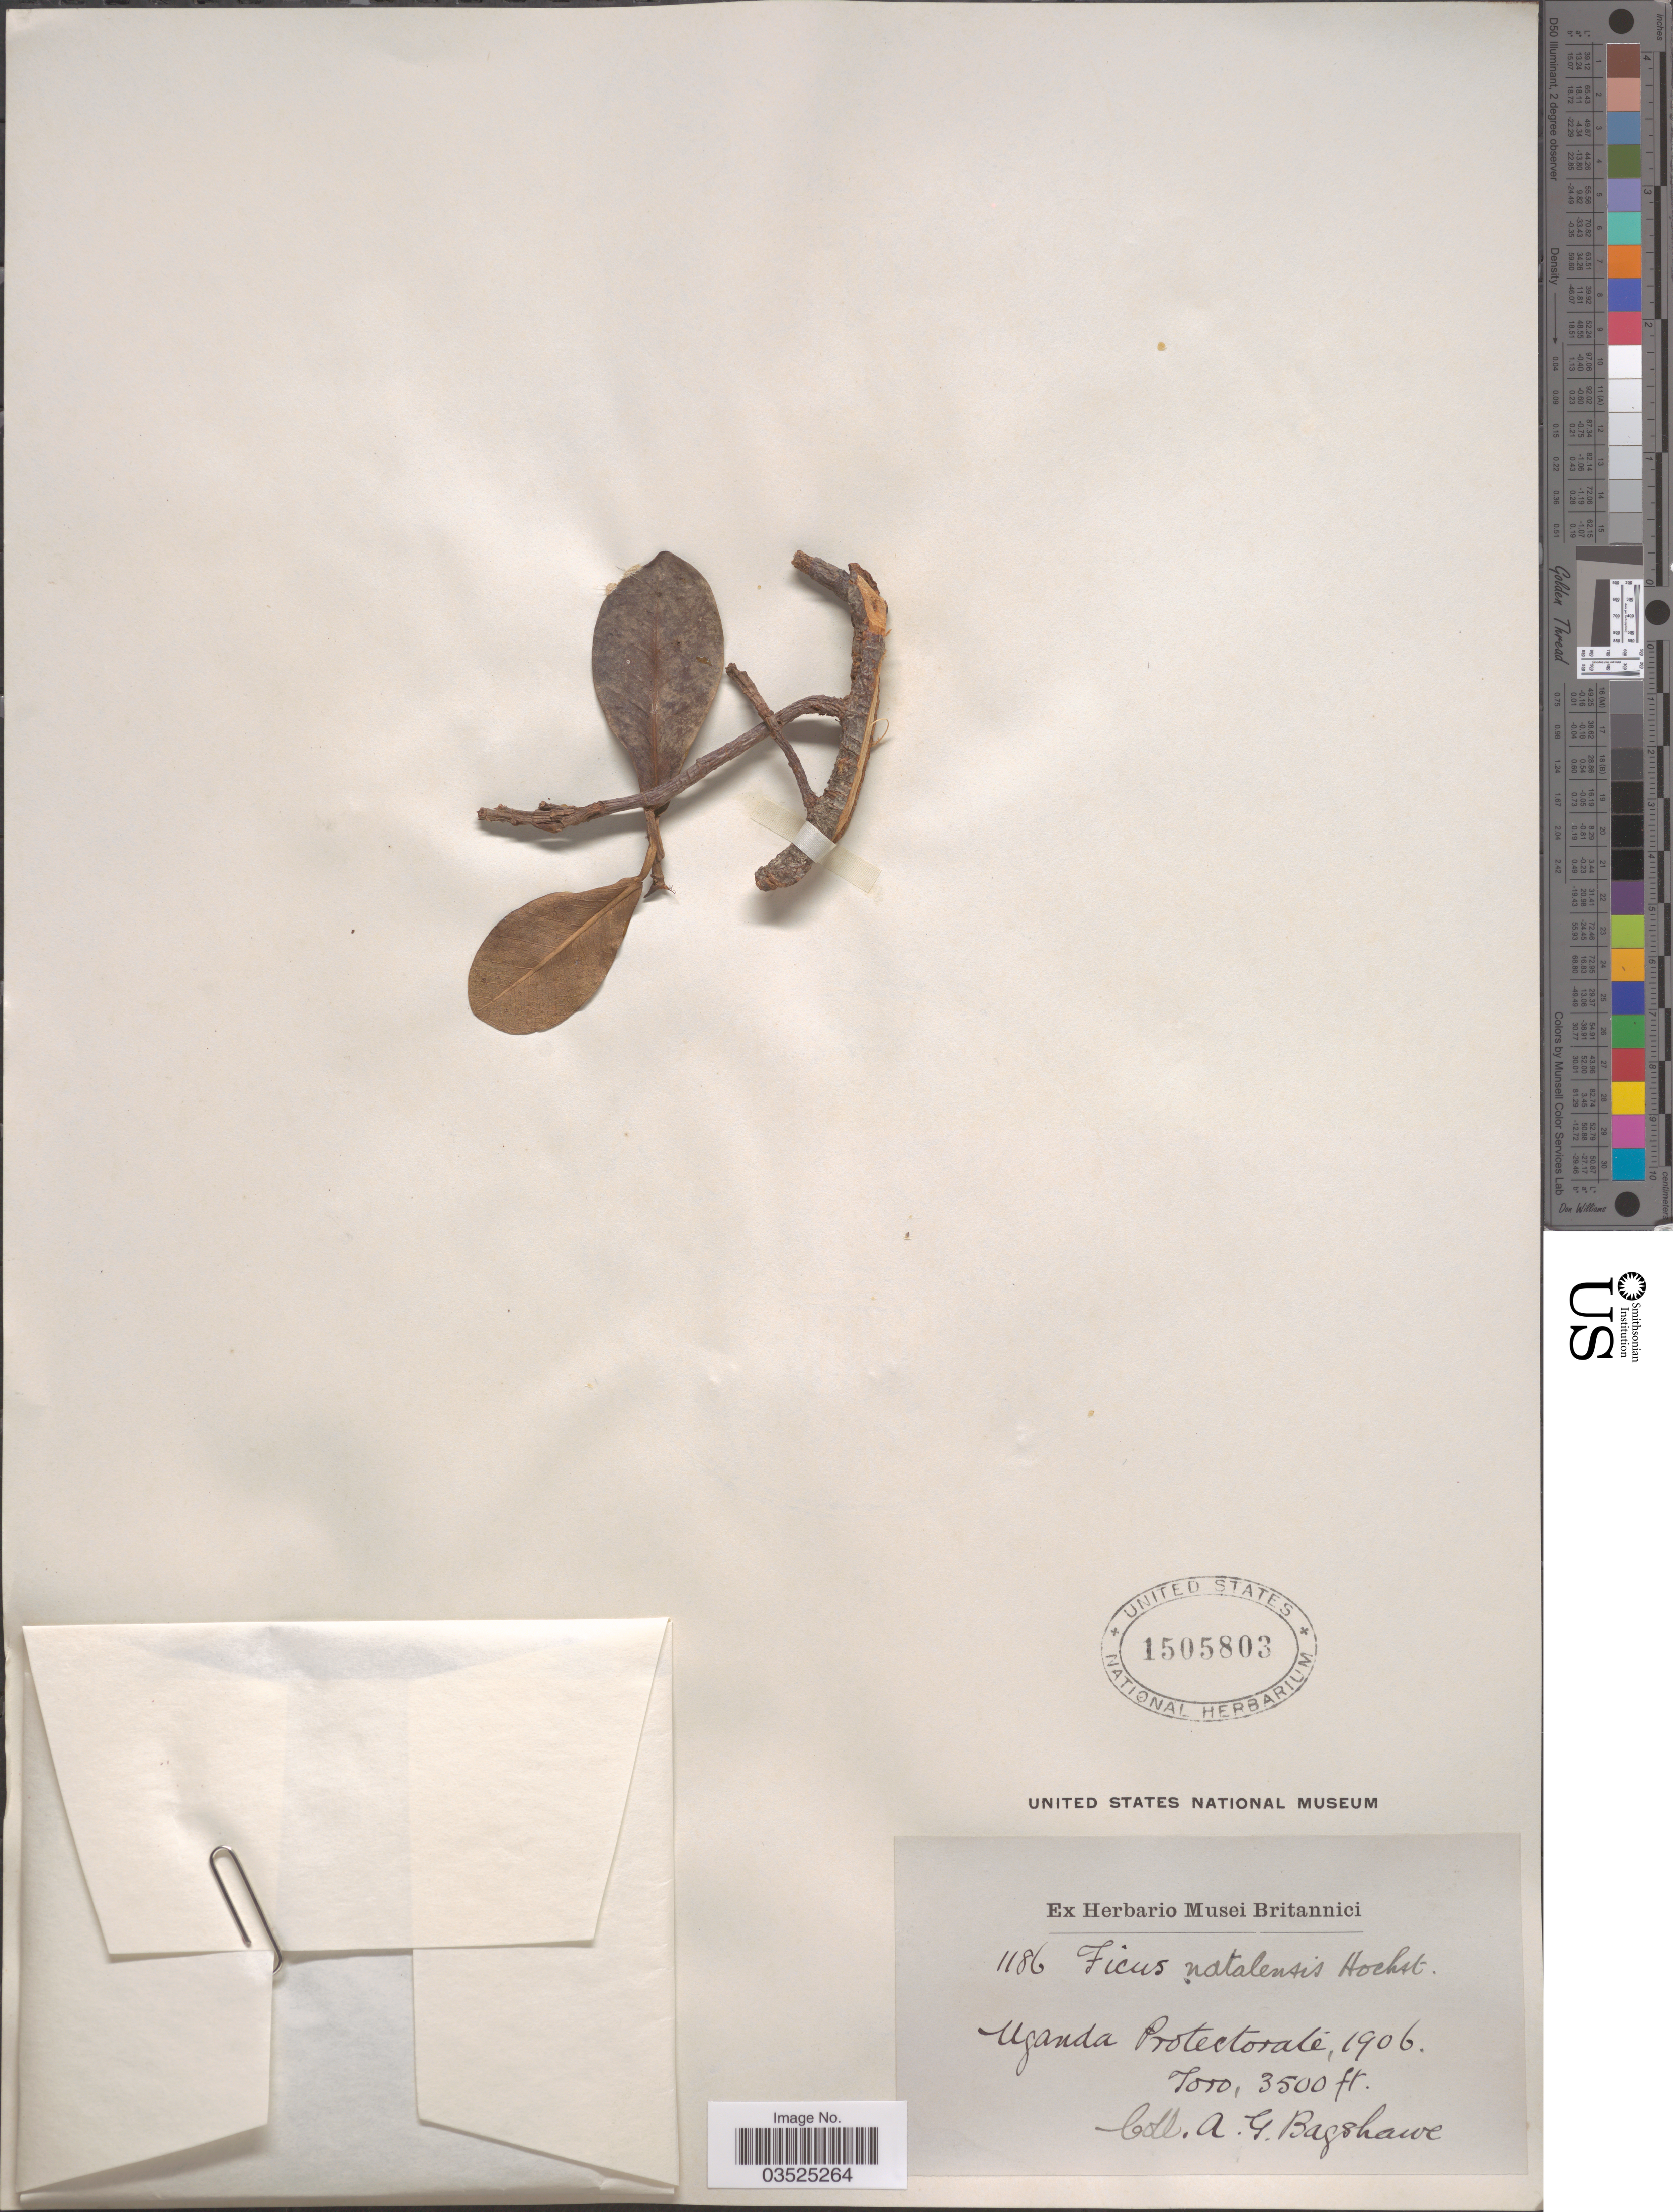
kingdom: Plantae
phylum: Tracheophyta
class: Magnoliopsida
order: Rosales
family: Moraceae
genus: Ficus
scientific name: Ficus natalensis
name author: Hochst.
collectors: A. Bagshawe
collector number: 1186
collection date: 1906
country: Uganda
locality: Uganda Protectorate. Toro.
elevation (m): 1067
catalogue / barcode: US 1505803